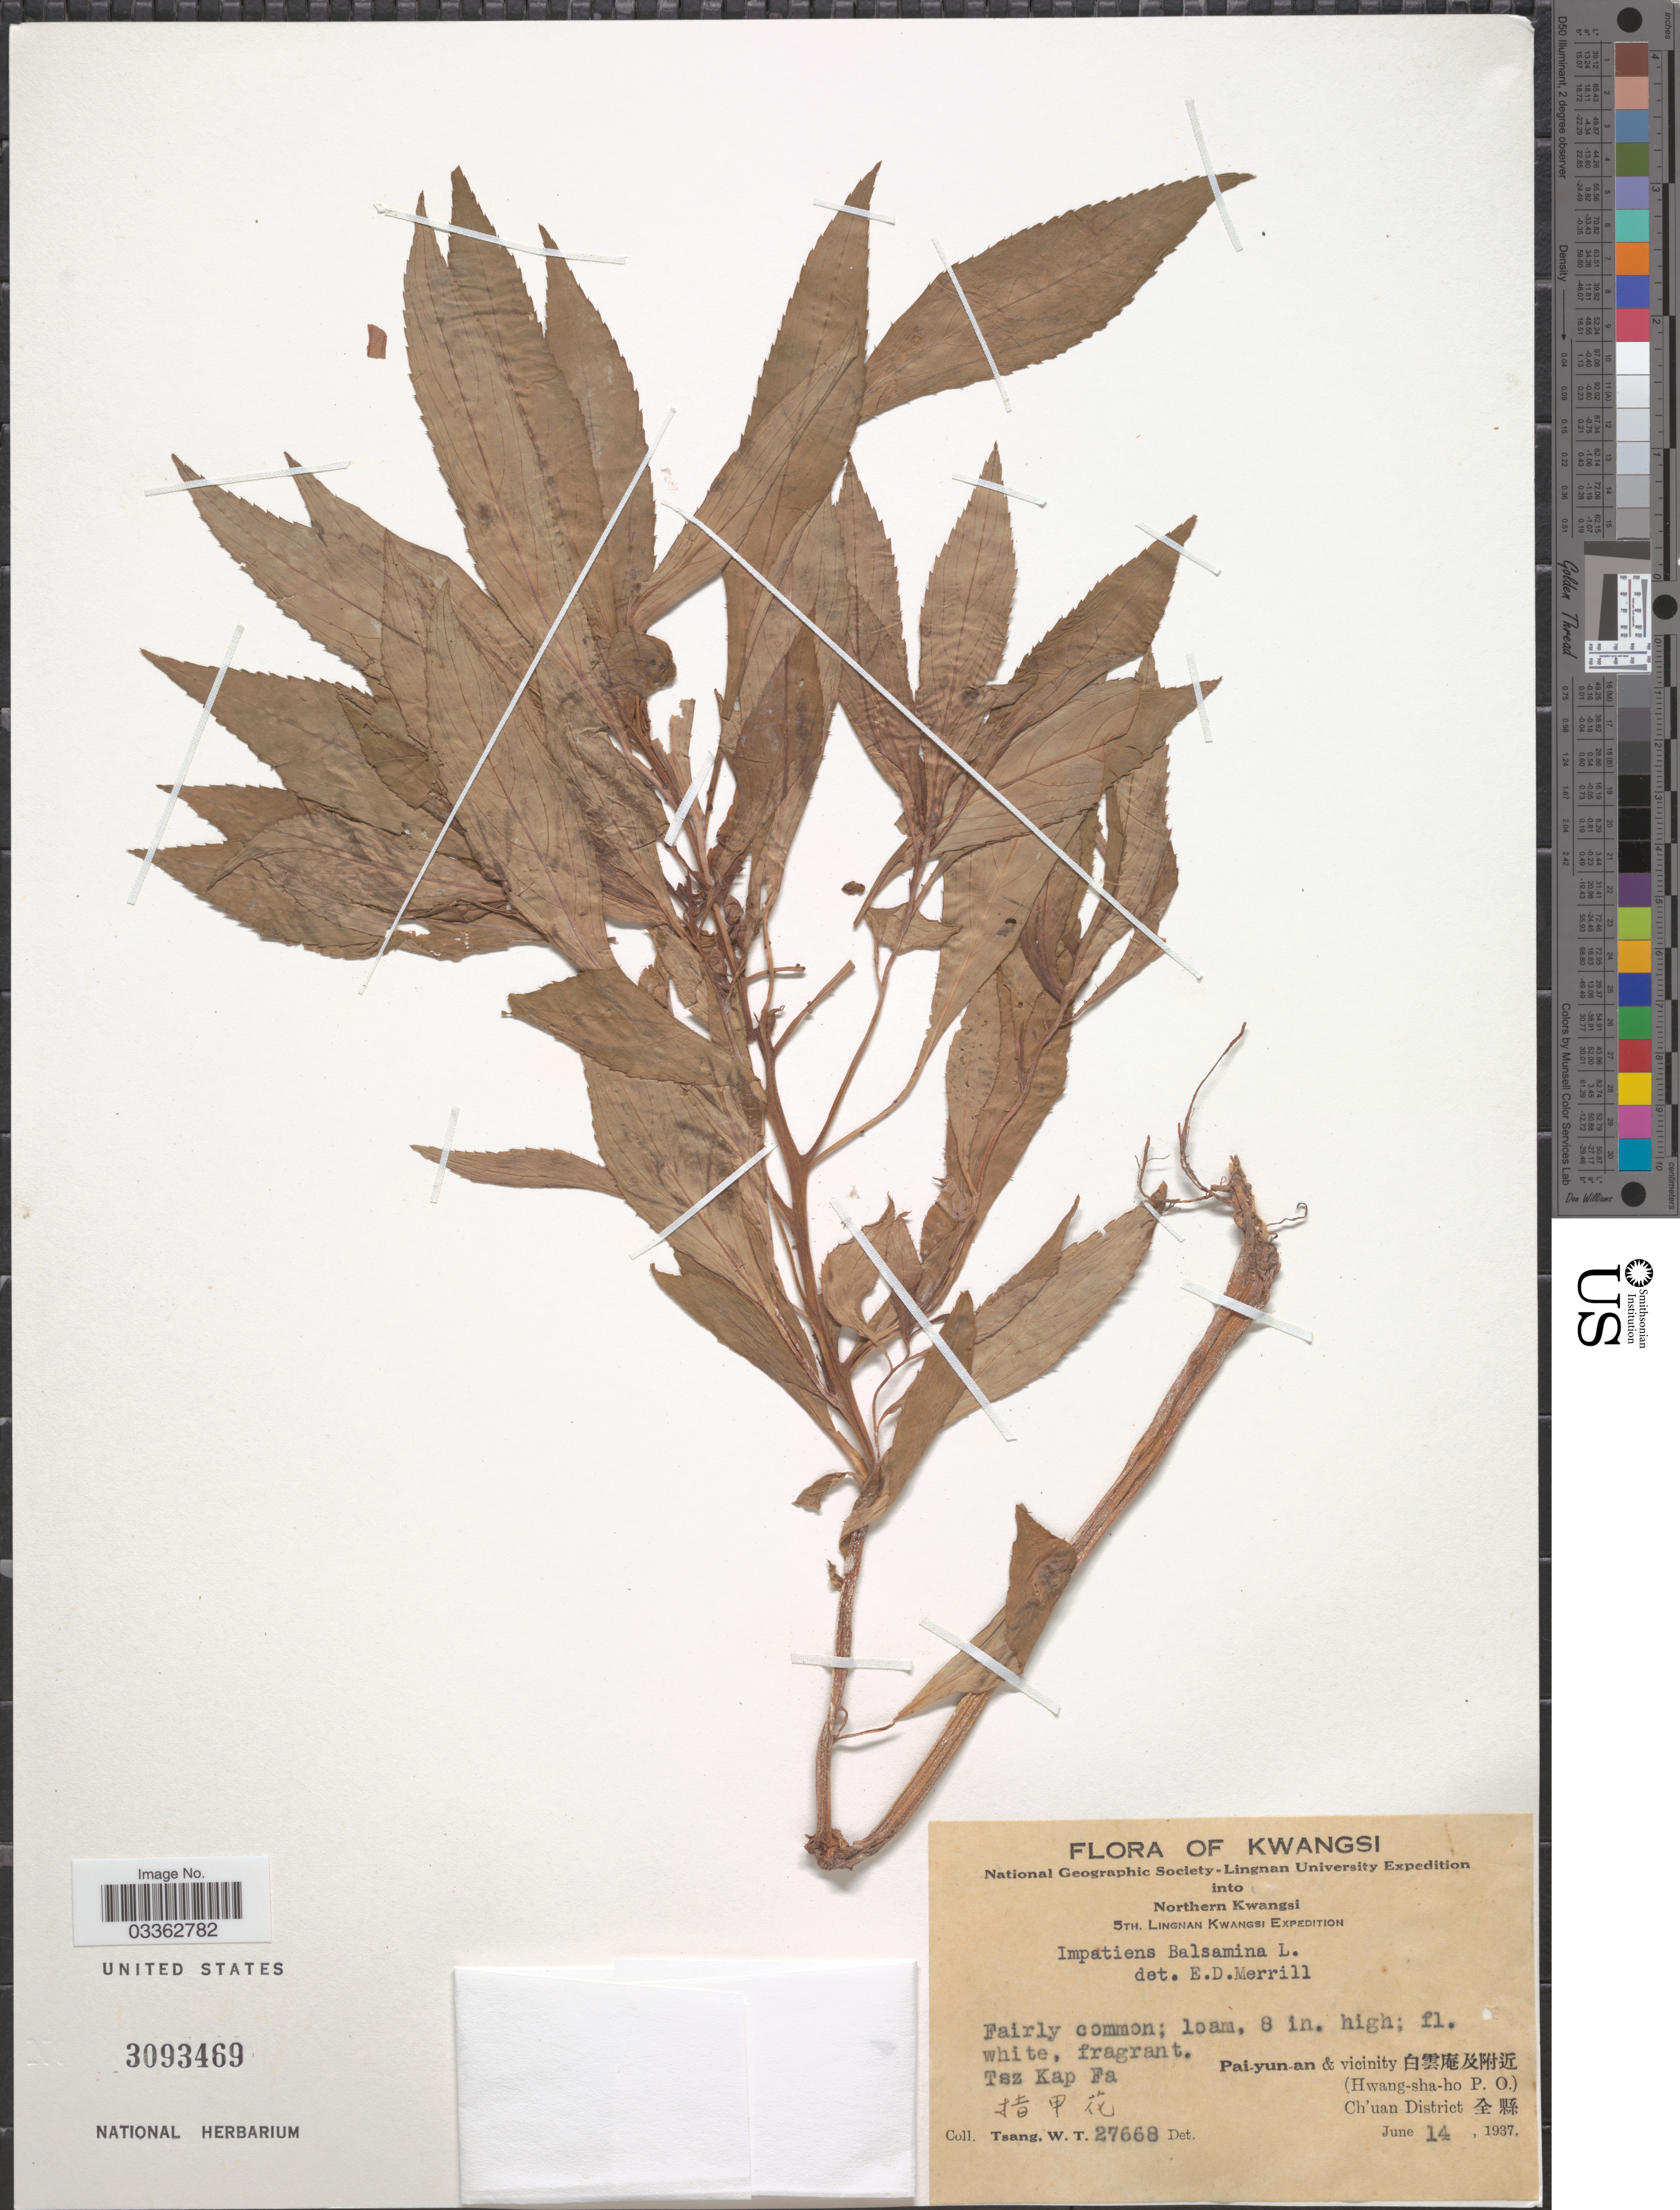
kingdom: Plantae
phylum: Tracheophyta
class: Magnoliopsida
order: Ericales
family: Balsaminaceae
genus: Impatiens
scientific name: Impatiens balsamina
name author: L.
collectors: W. T. Tsang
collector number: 27668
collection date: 1937-06-14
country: China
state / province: Guangxi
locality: Kwangsi. Northern Kwangsi. Pai-yun-an & vicinity. X. (Hwang-shan-ho P.O.) Ch'uan District. X.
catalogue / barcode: US 3093469